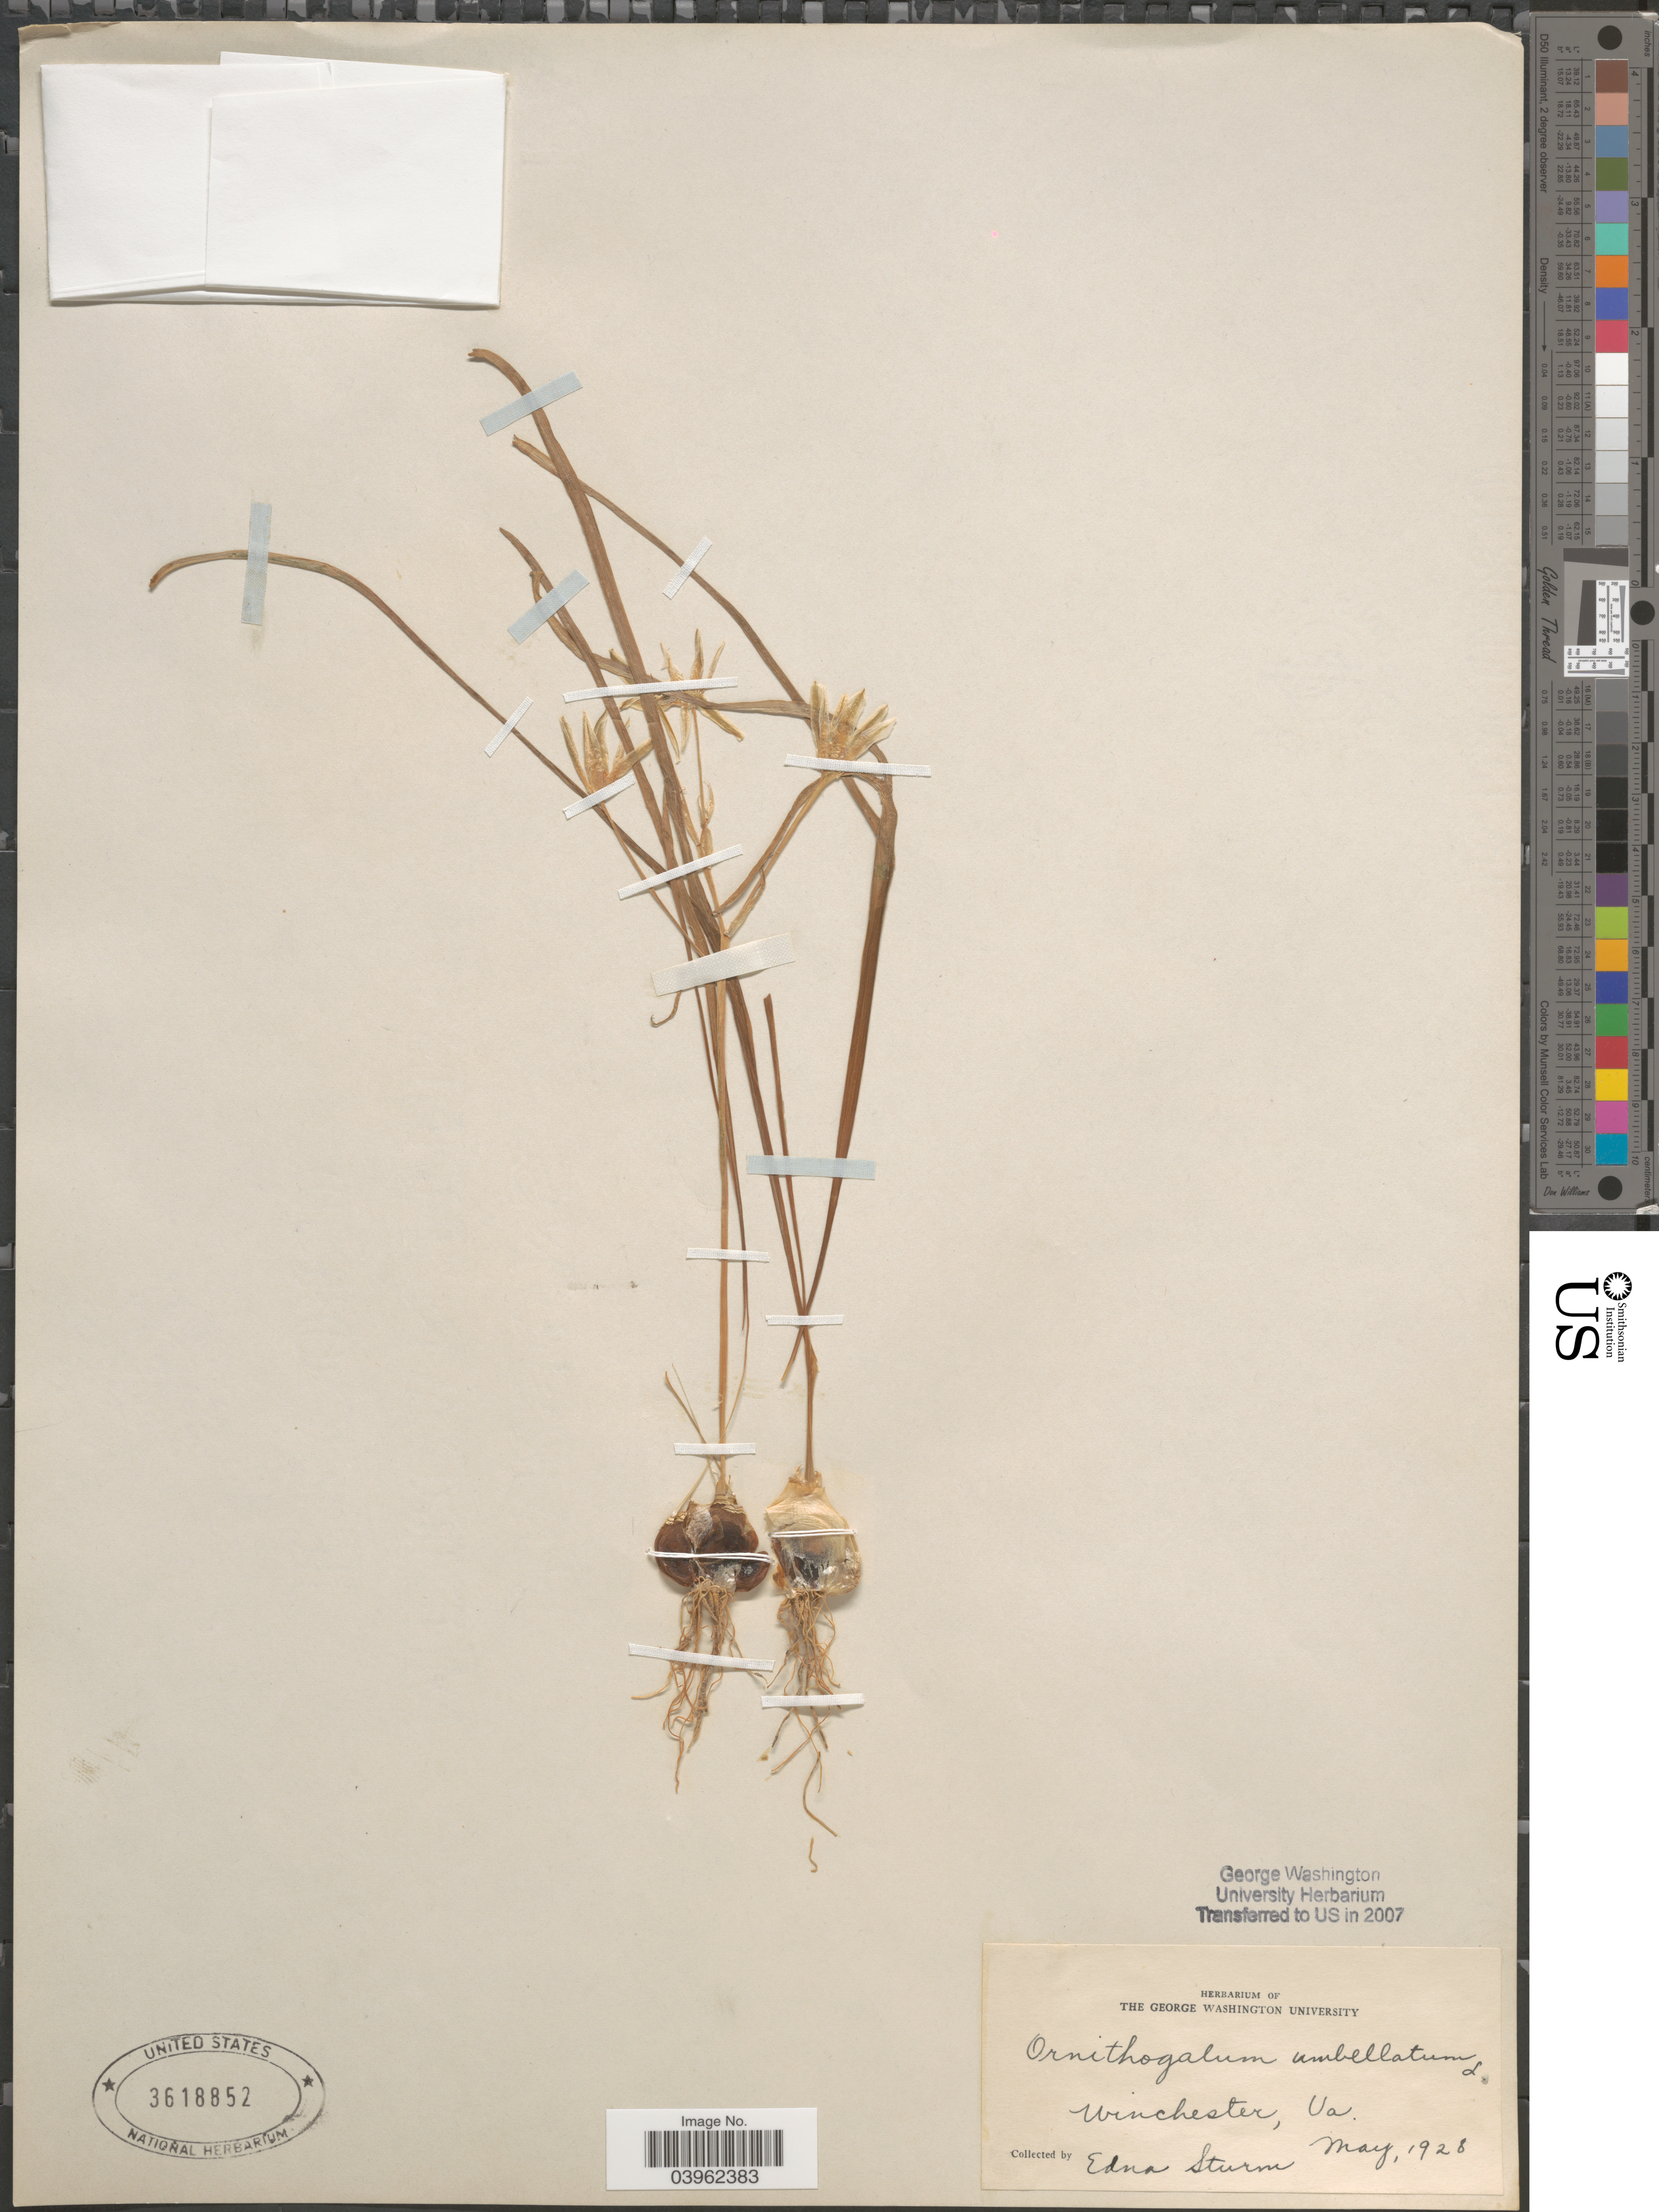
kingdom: Plantae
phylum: Tracheophyta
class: Liliopsida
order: Asparagales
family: Asparagaceae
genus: Ornithogalum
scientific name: Ornithogalum umbellatum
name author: L.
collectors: E. Sturm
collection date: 1928-05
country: United States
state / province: Virginia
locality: Winchester.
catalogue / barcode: US 3618852